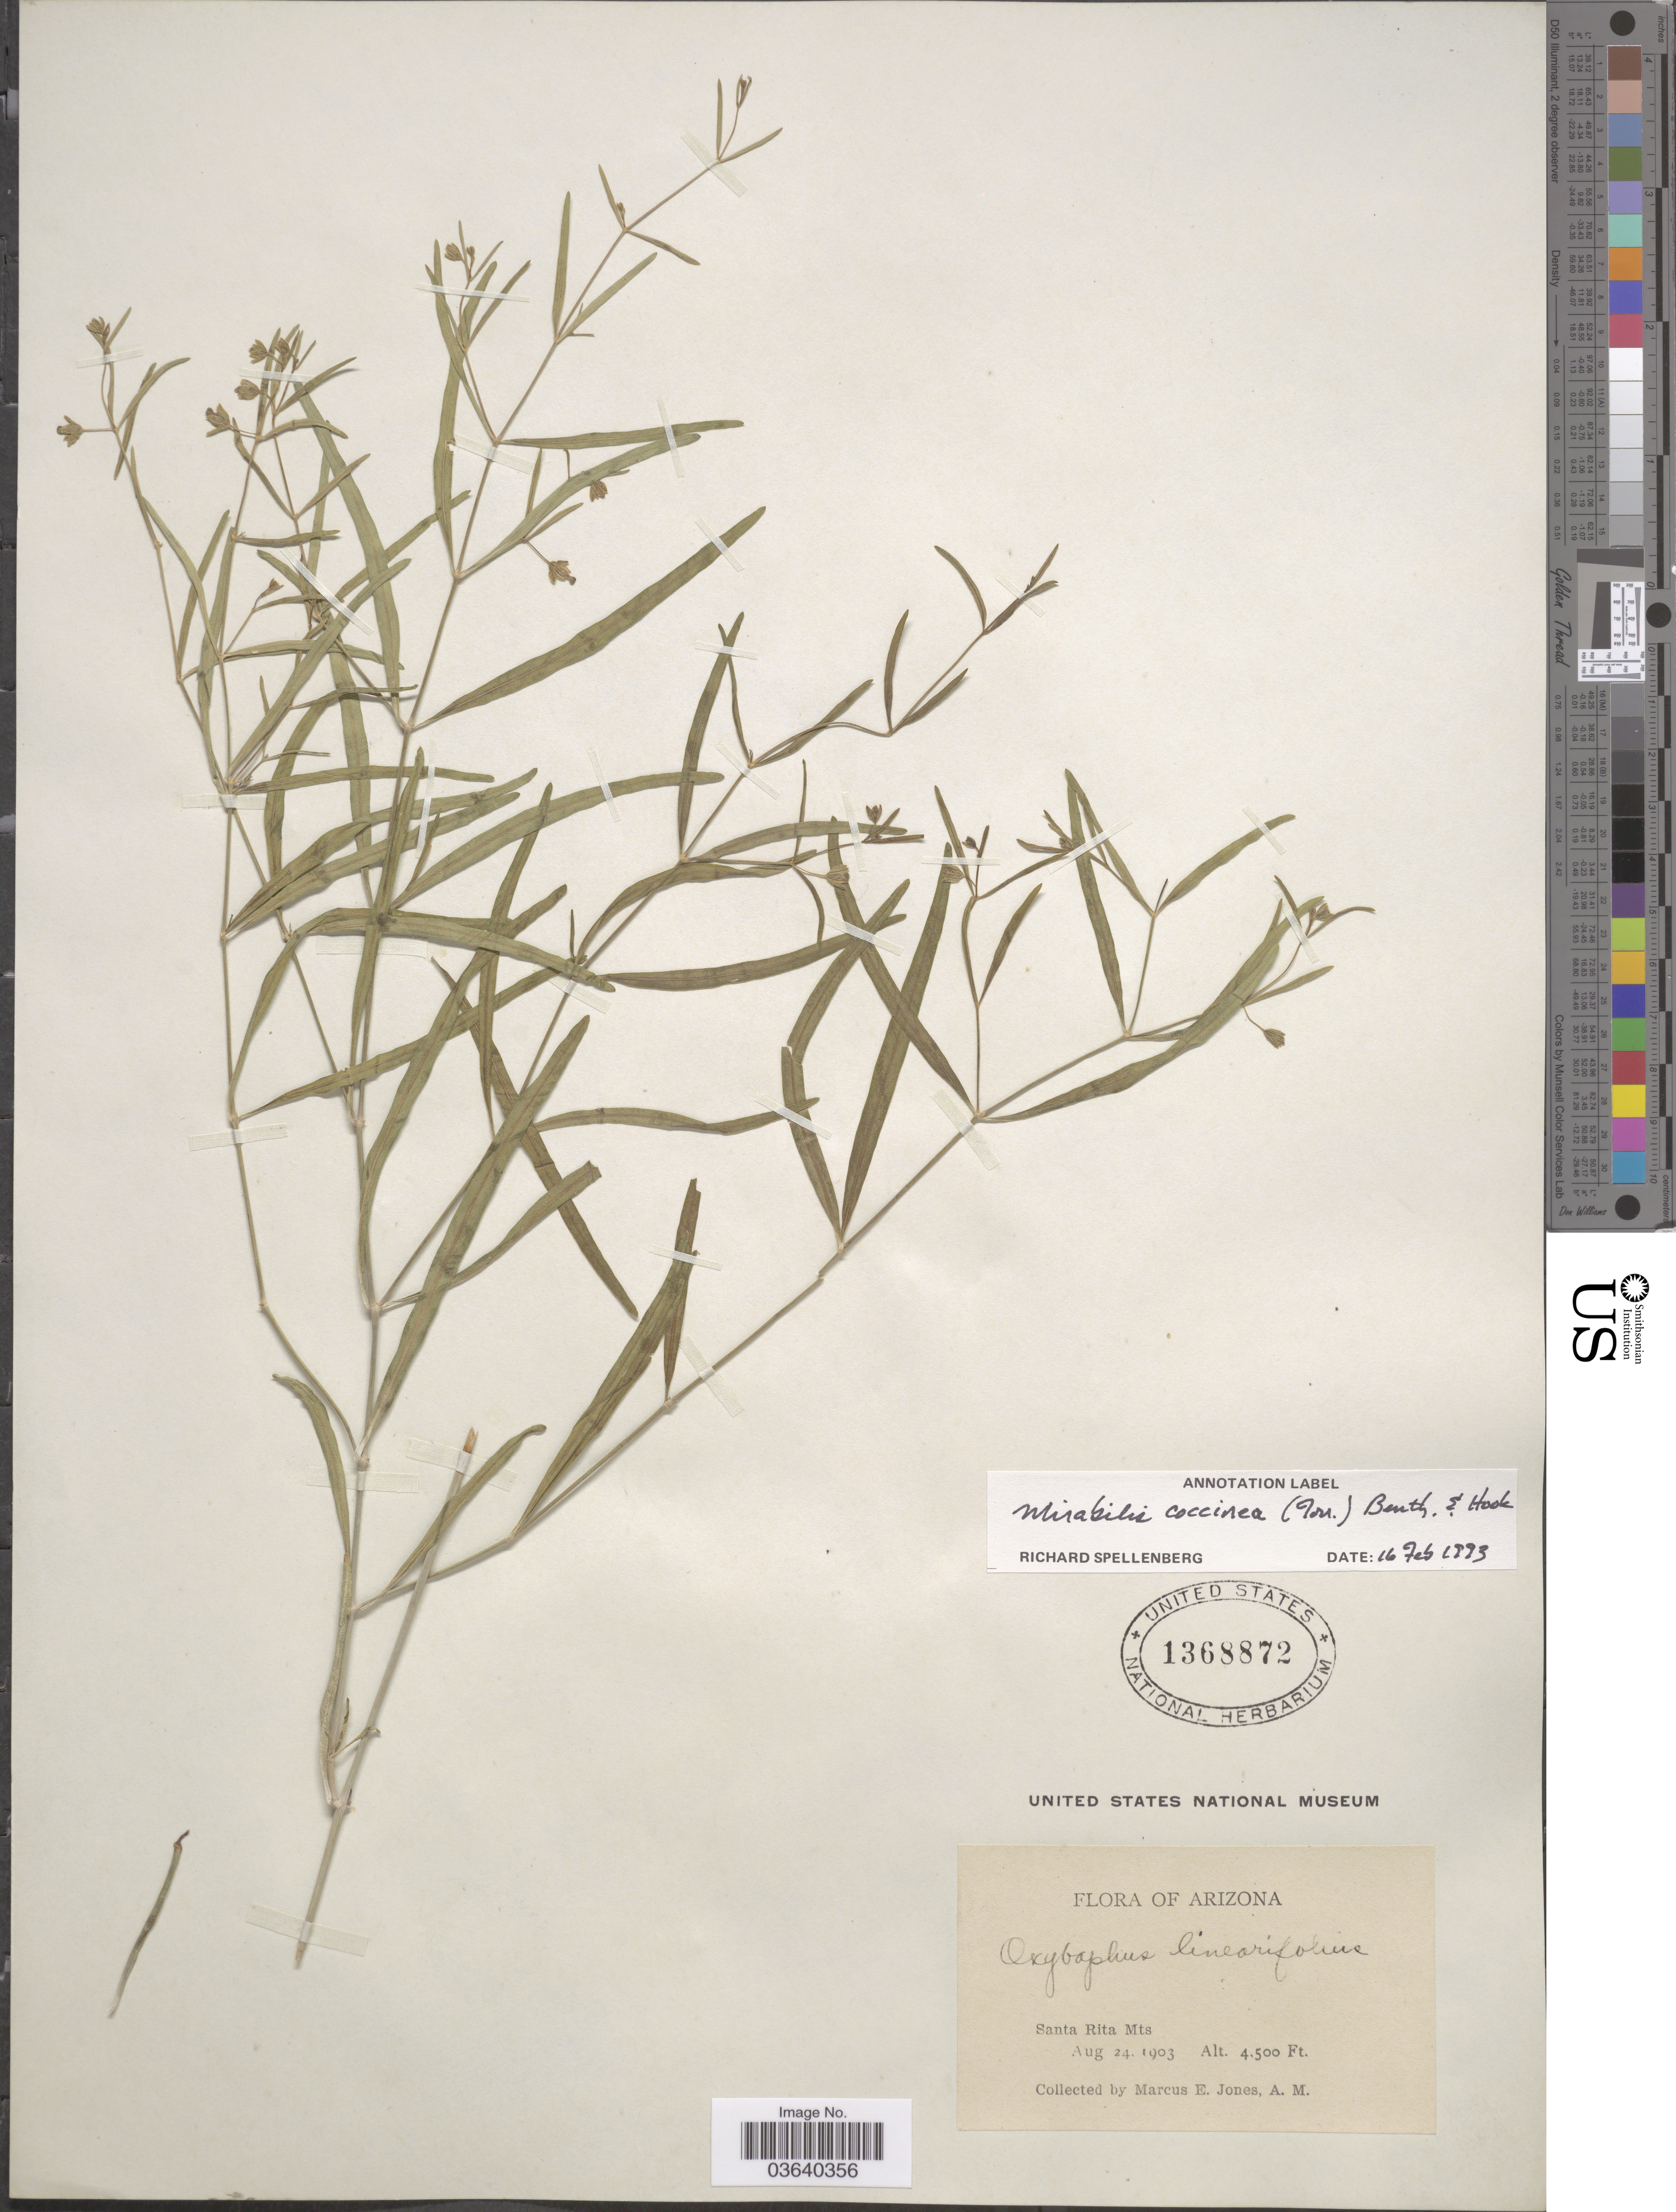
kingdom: Plantae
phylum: Tracheophyta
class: Magnoliopsida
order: Caryophyllales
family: Nyctaginaceae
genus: Mirabilis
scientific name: Mirabilis coccinea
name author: (Torr.) Benth. & Hook. f.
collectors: M. E. Jones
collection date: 1903-08-24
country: United States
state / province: Arizona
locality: Santa Rita Mts.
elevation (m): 1372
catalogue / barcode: US 1368872